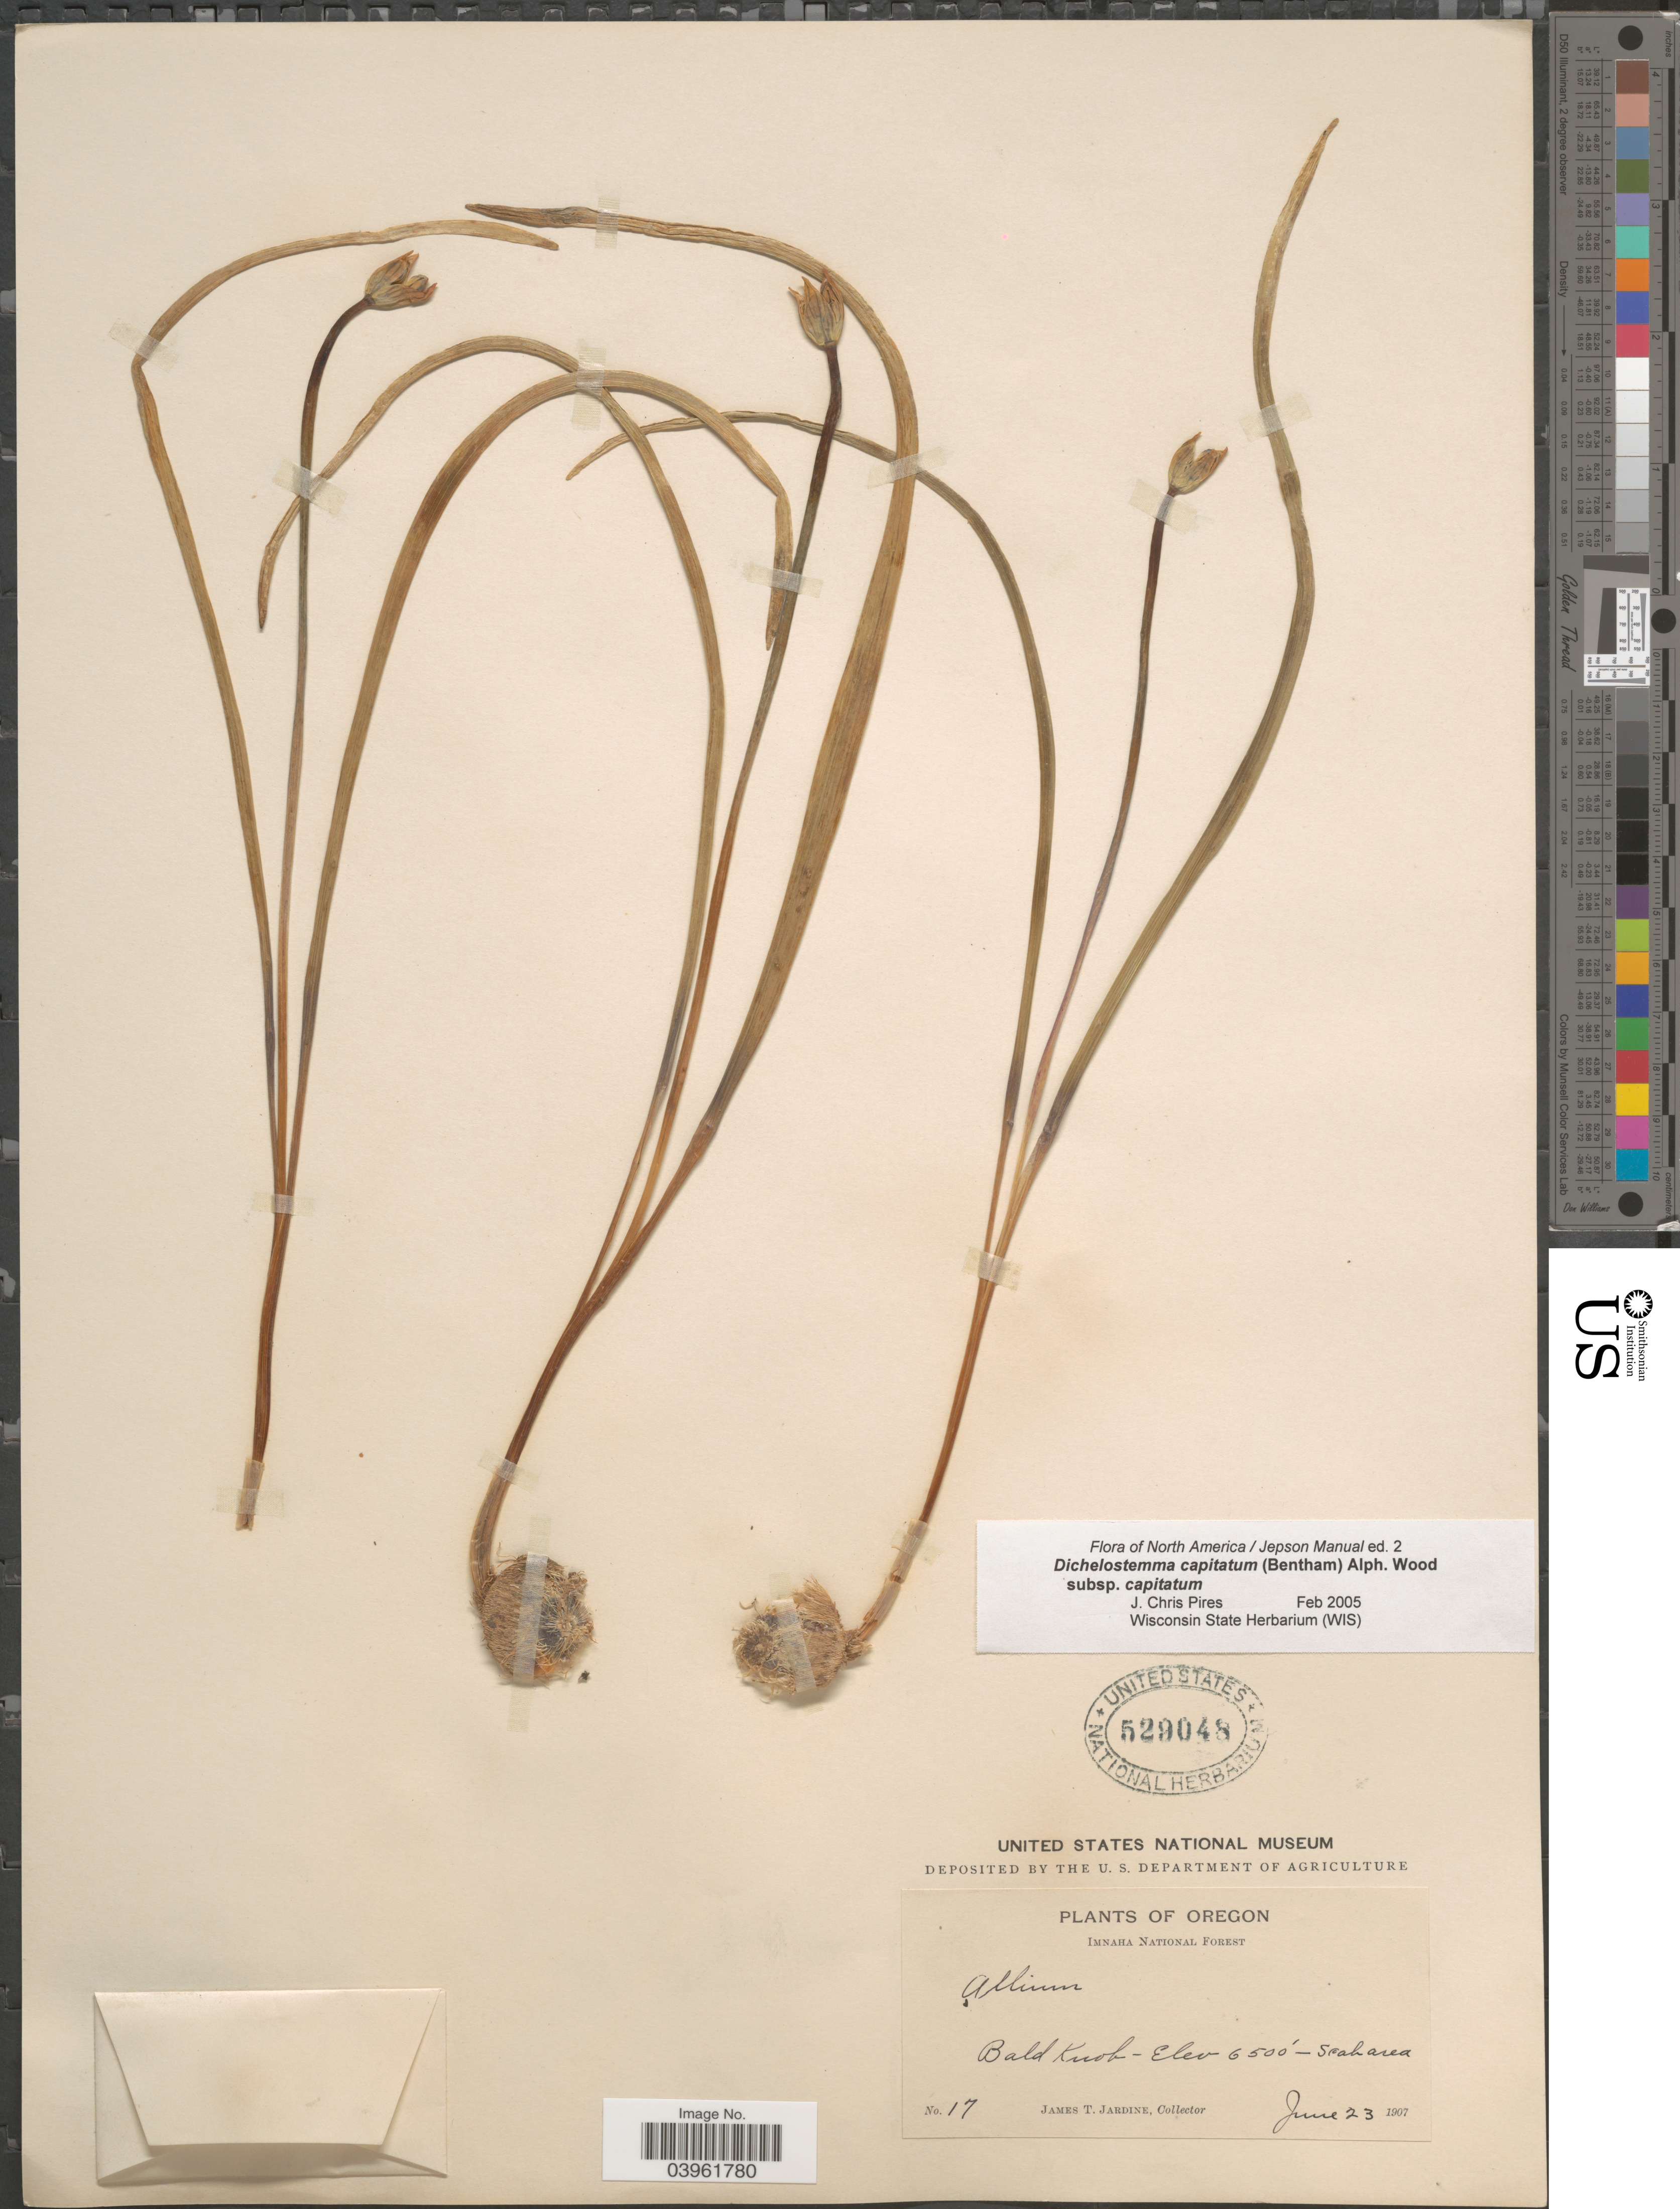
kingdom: Plantae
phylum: Tracheophyta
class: Liliopsida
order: Asparagales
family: Asparagaceae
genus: Dichelostemma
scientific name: Dichelostemma capitatum subsp. capitatum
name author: (Benth.) Alph. Wood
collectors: J. T. Jardine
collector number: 17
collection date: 1907-06-23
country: United States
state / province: Oregon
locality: Imnaha National Forest. Bald Knob.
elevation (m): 1981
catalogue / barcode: US 529048